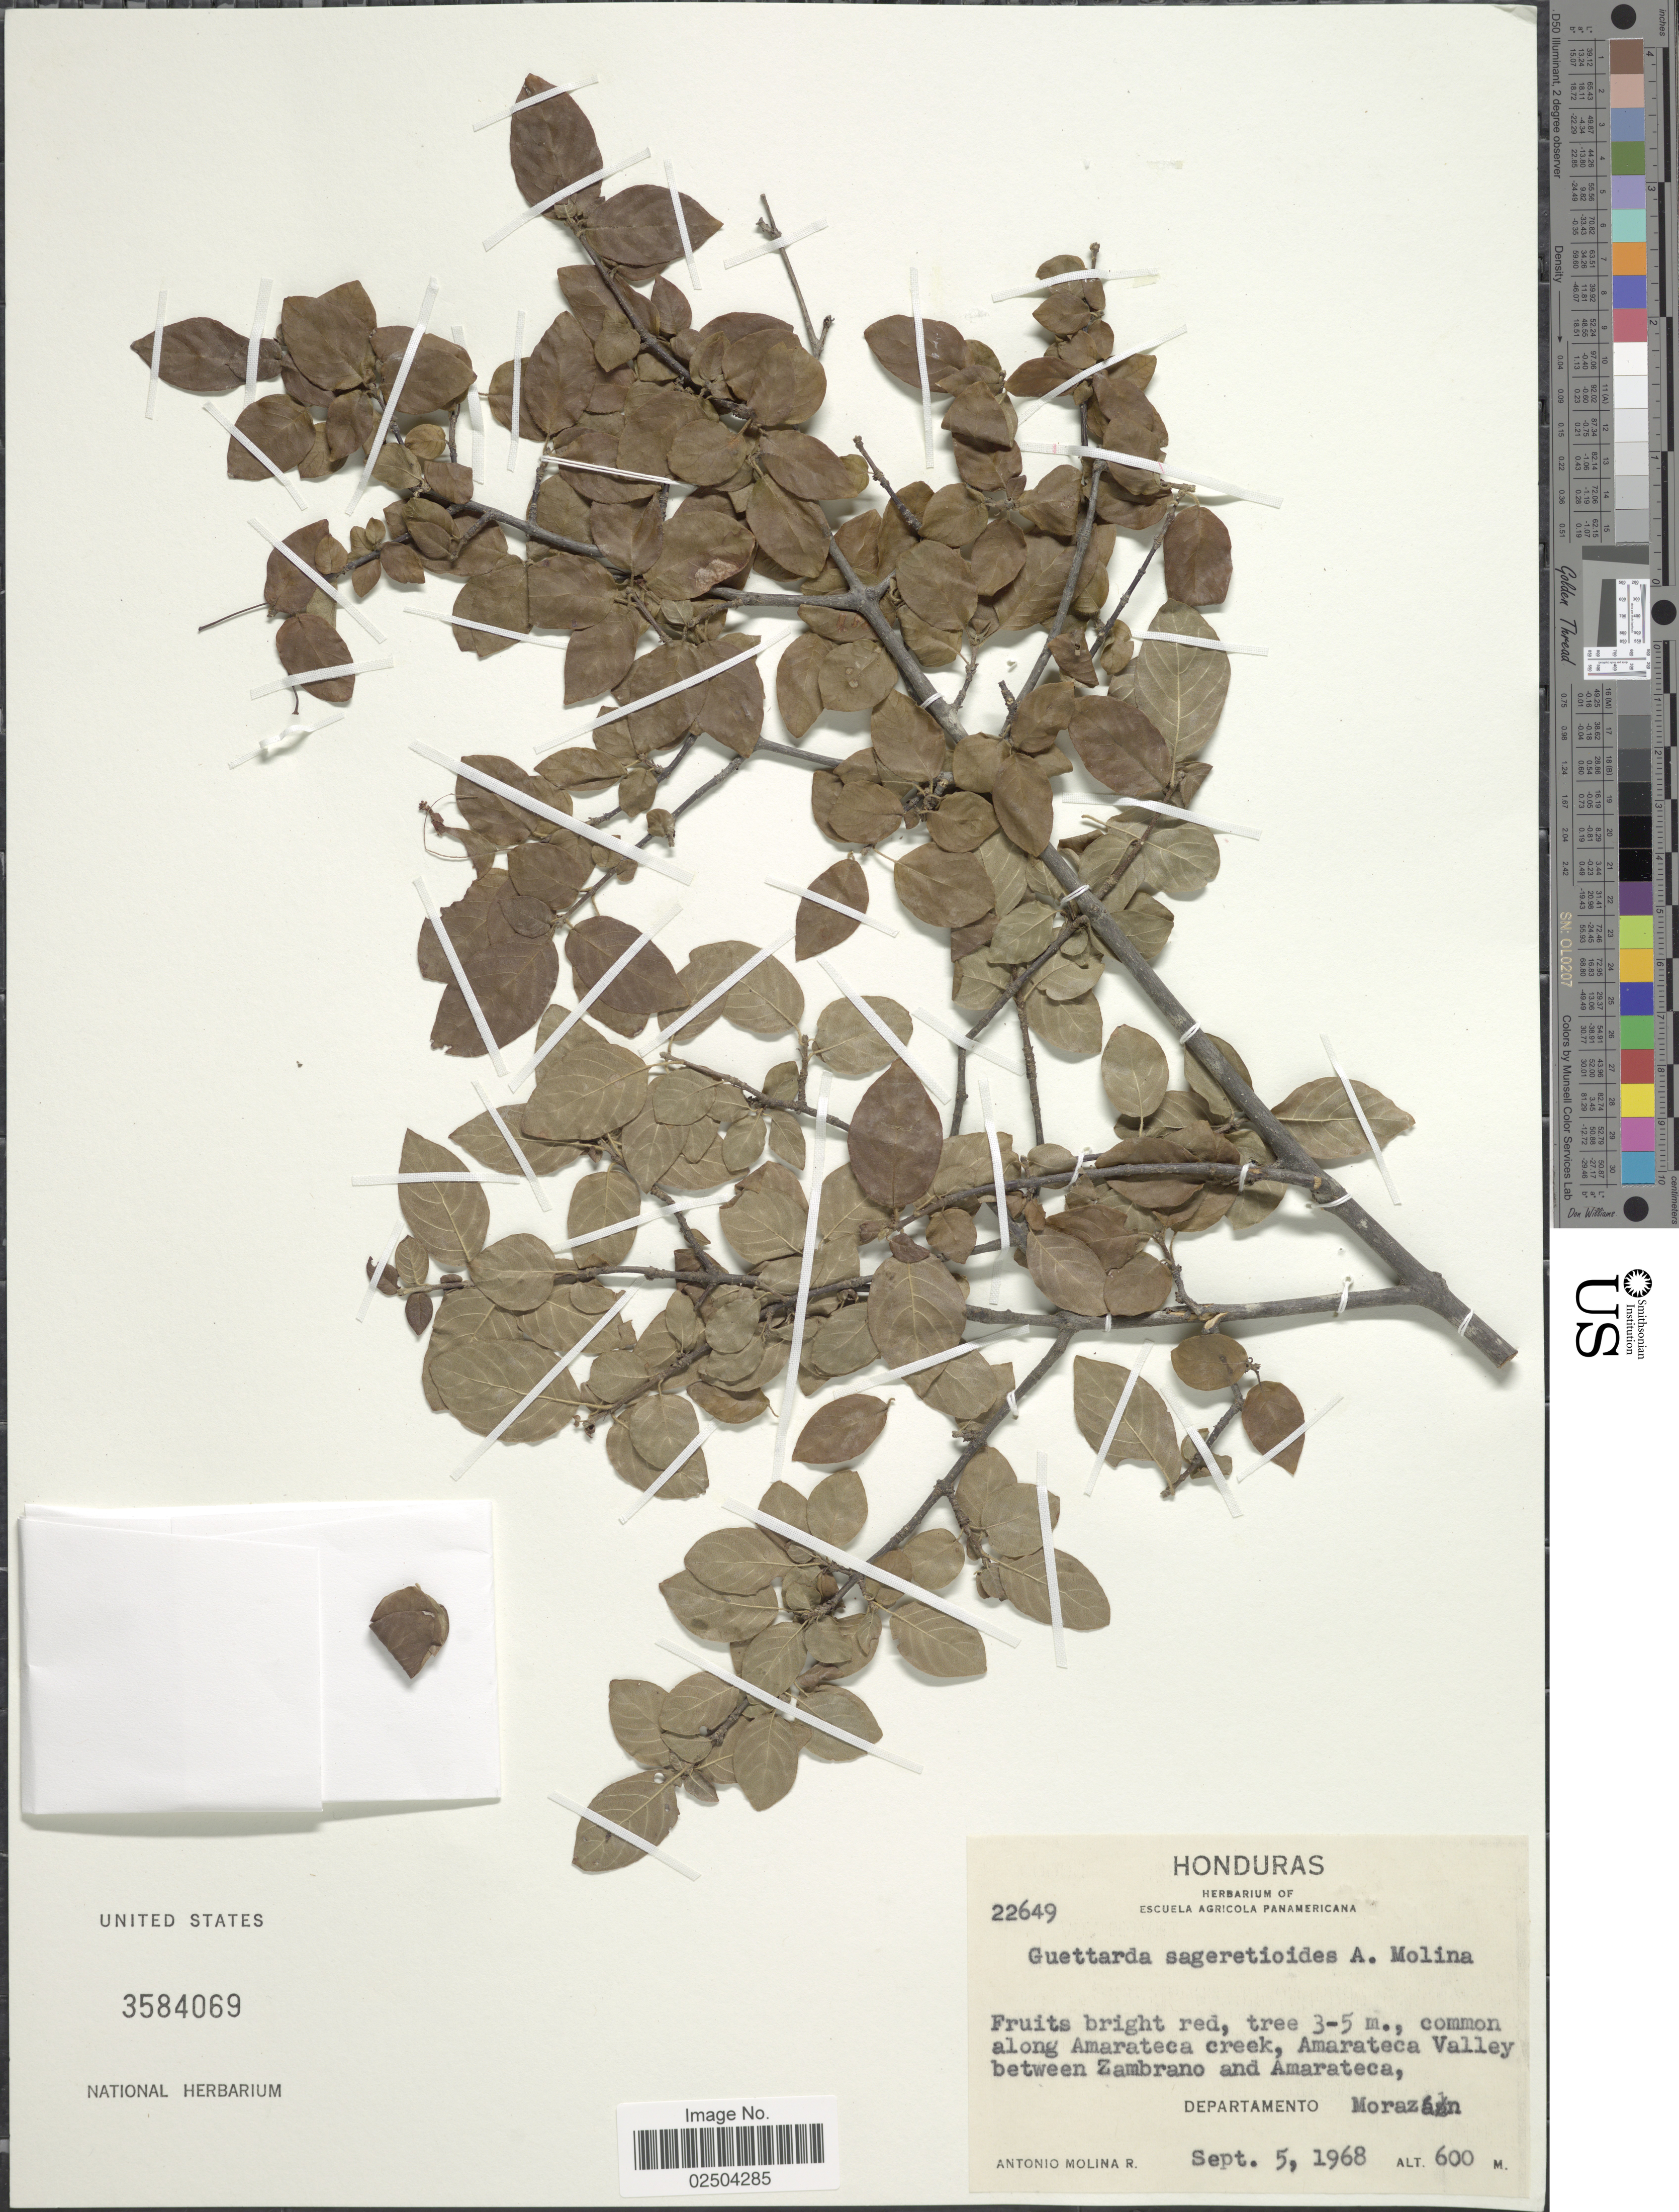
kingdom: Plantae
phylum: Tracheophyta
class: Magnoliopsida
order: Gentianales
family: Rubiaceae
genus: Guettarda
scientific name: Guettarda sageretioides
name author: Ant. Molina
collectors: A. Molina R.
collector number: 22649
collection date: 1968-09-05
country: Honduras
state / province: Fco. Morazán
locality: Common along Amarateca creek, Amarateca Valley between Zambrano and Amarateca, Department of Morazan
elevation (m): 600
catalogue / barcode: US 3584069